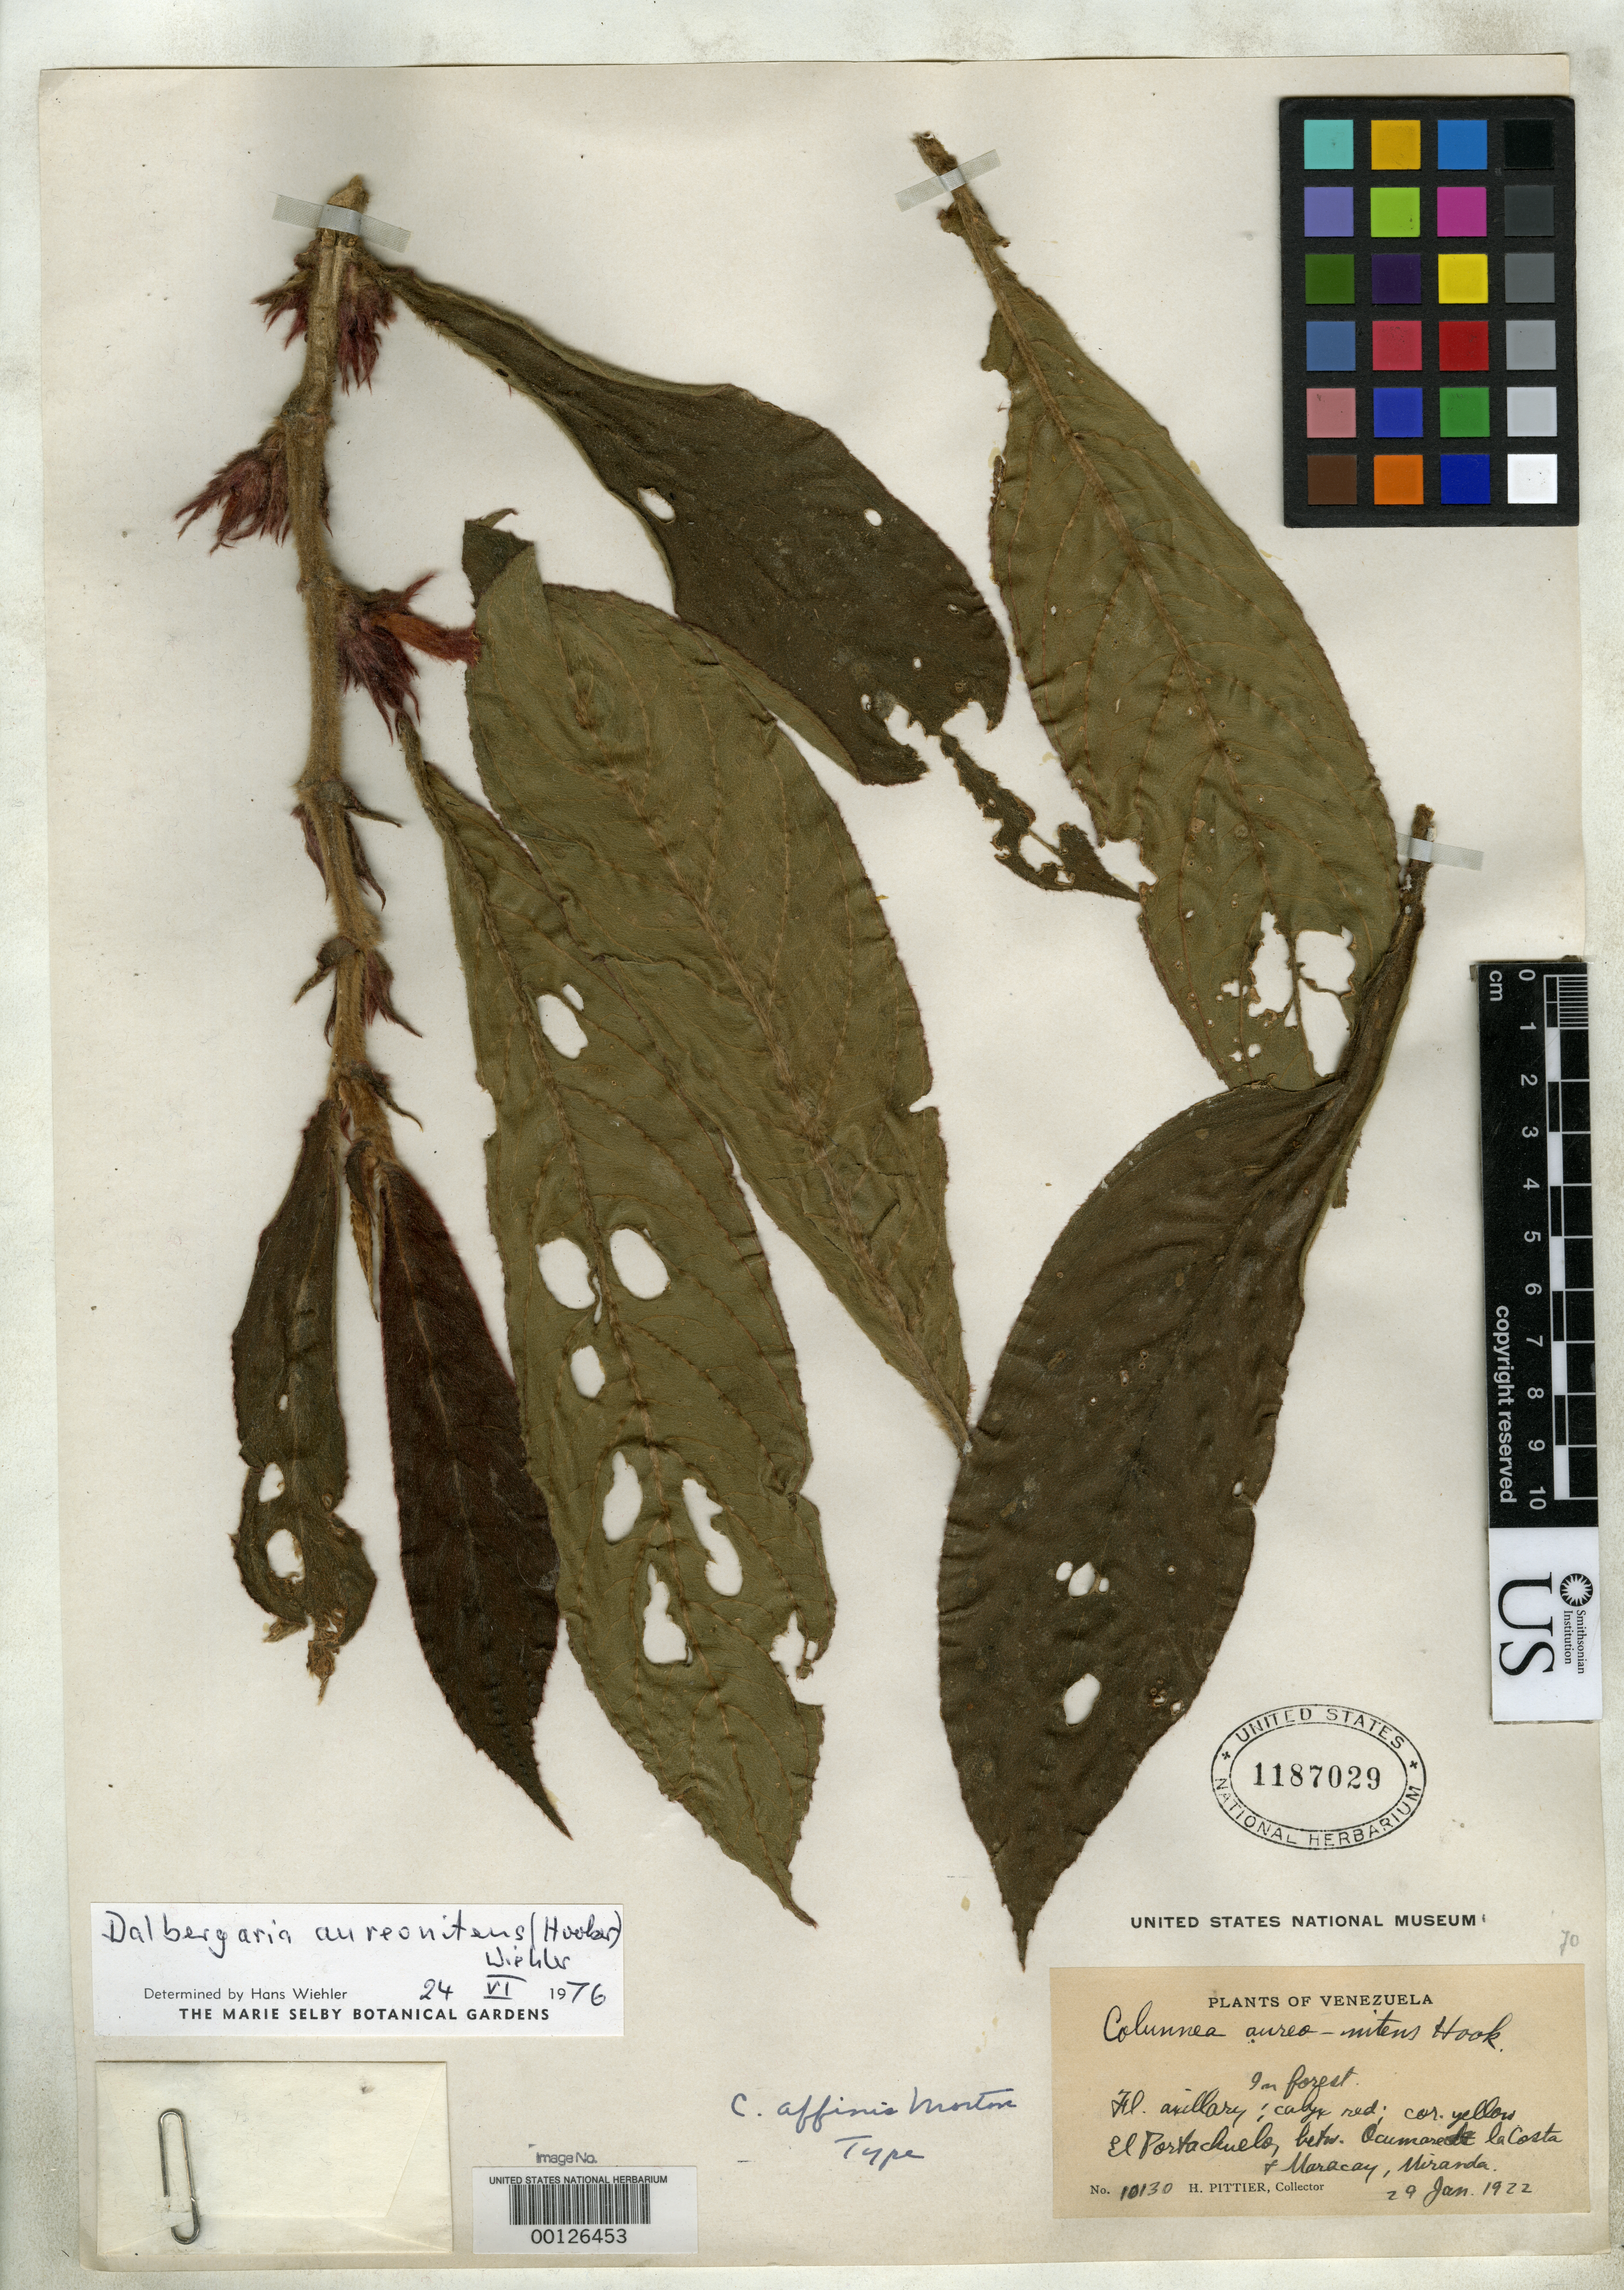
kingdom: Plantae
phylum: Tracheophyta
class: Magnoliopsida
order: Lamiales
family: Gesneriaceae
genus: Columnea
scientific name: Columnea affinis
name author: C.V. Morton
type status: Holotype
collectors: H. F. Pittier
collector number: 10130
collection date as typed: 29 Jan 1922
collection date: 1922-01-29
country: Venezuela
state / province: Aragua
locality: El Portachuelo, between Ocumare de La Costa & Maracay.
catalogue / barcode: US 1187029